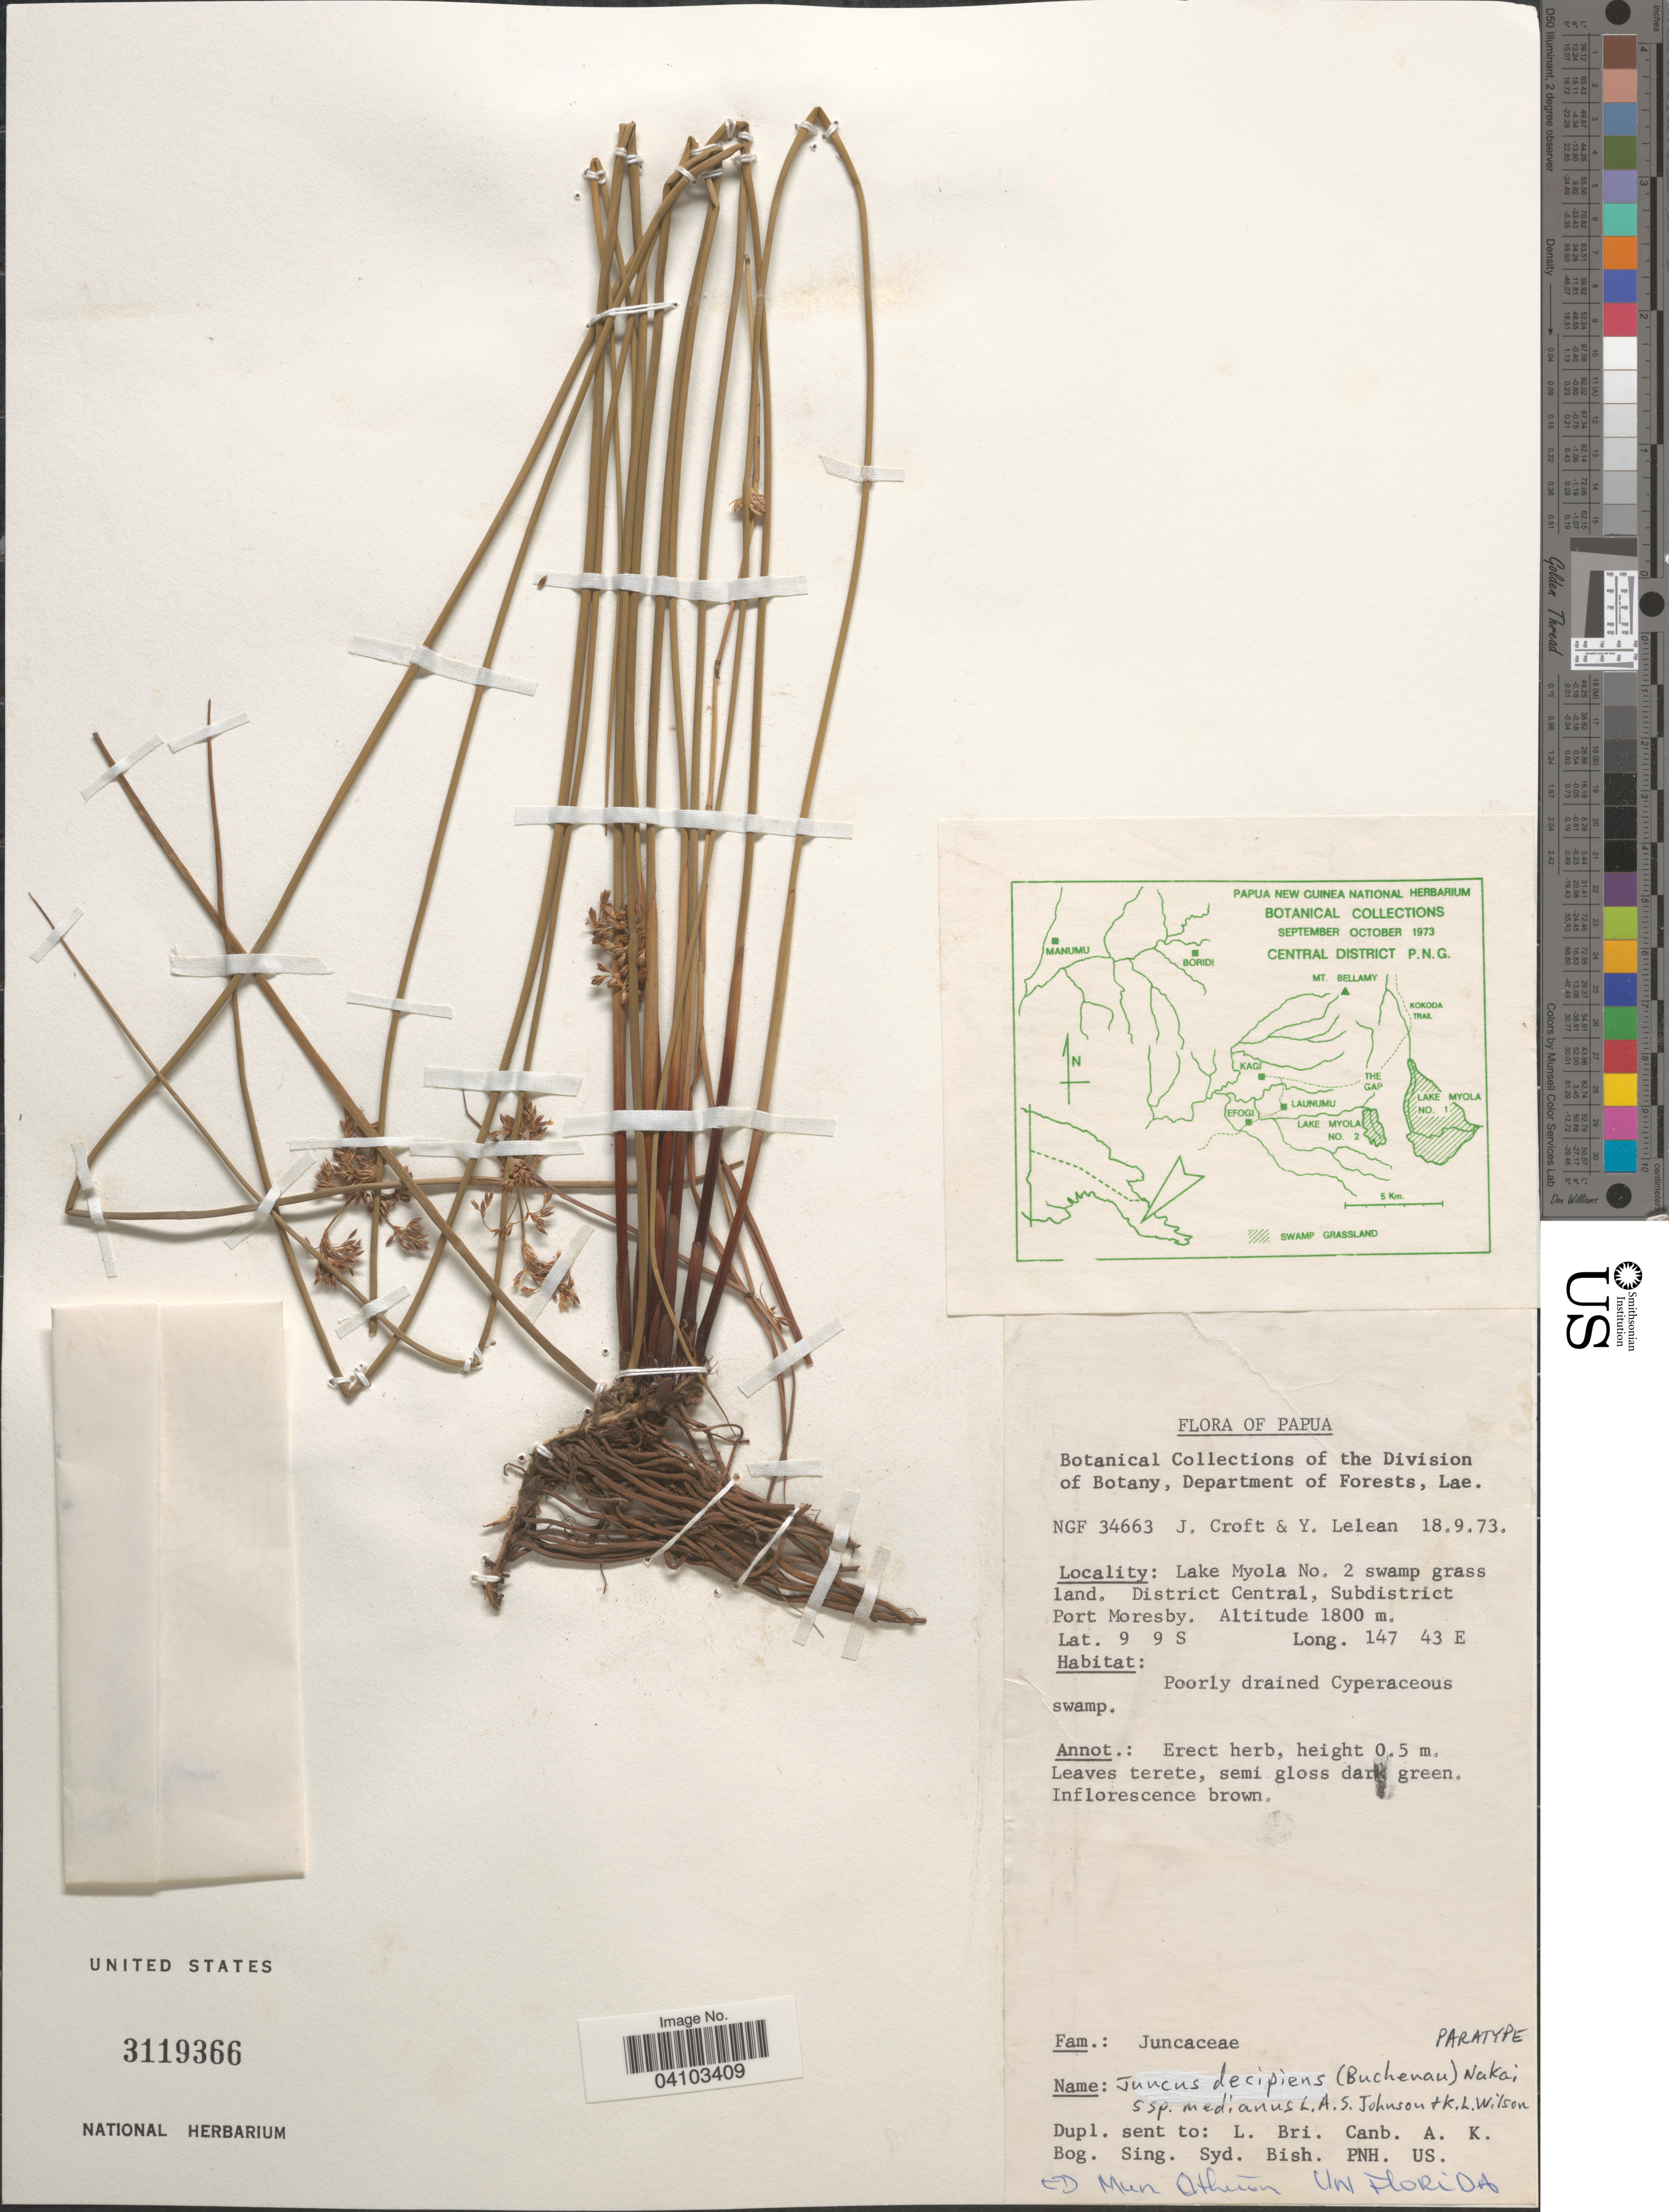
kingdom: Plantae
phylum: Tracheophyta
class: Liliopsida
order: Poales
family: Juncaceae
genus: Juncus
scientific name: Juncus decipiens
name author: (Buchenau) Nakai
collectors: J. Croft & Y. Lelean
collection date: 1973-09-18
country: Papua New Guinea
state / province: Central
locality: Lake Myola No. 2 swamp grass land. District Central, Subdistrict Port Moresby.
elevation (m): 1800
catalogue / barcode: US 3119366